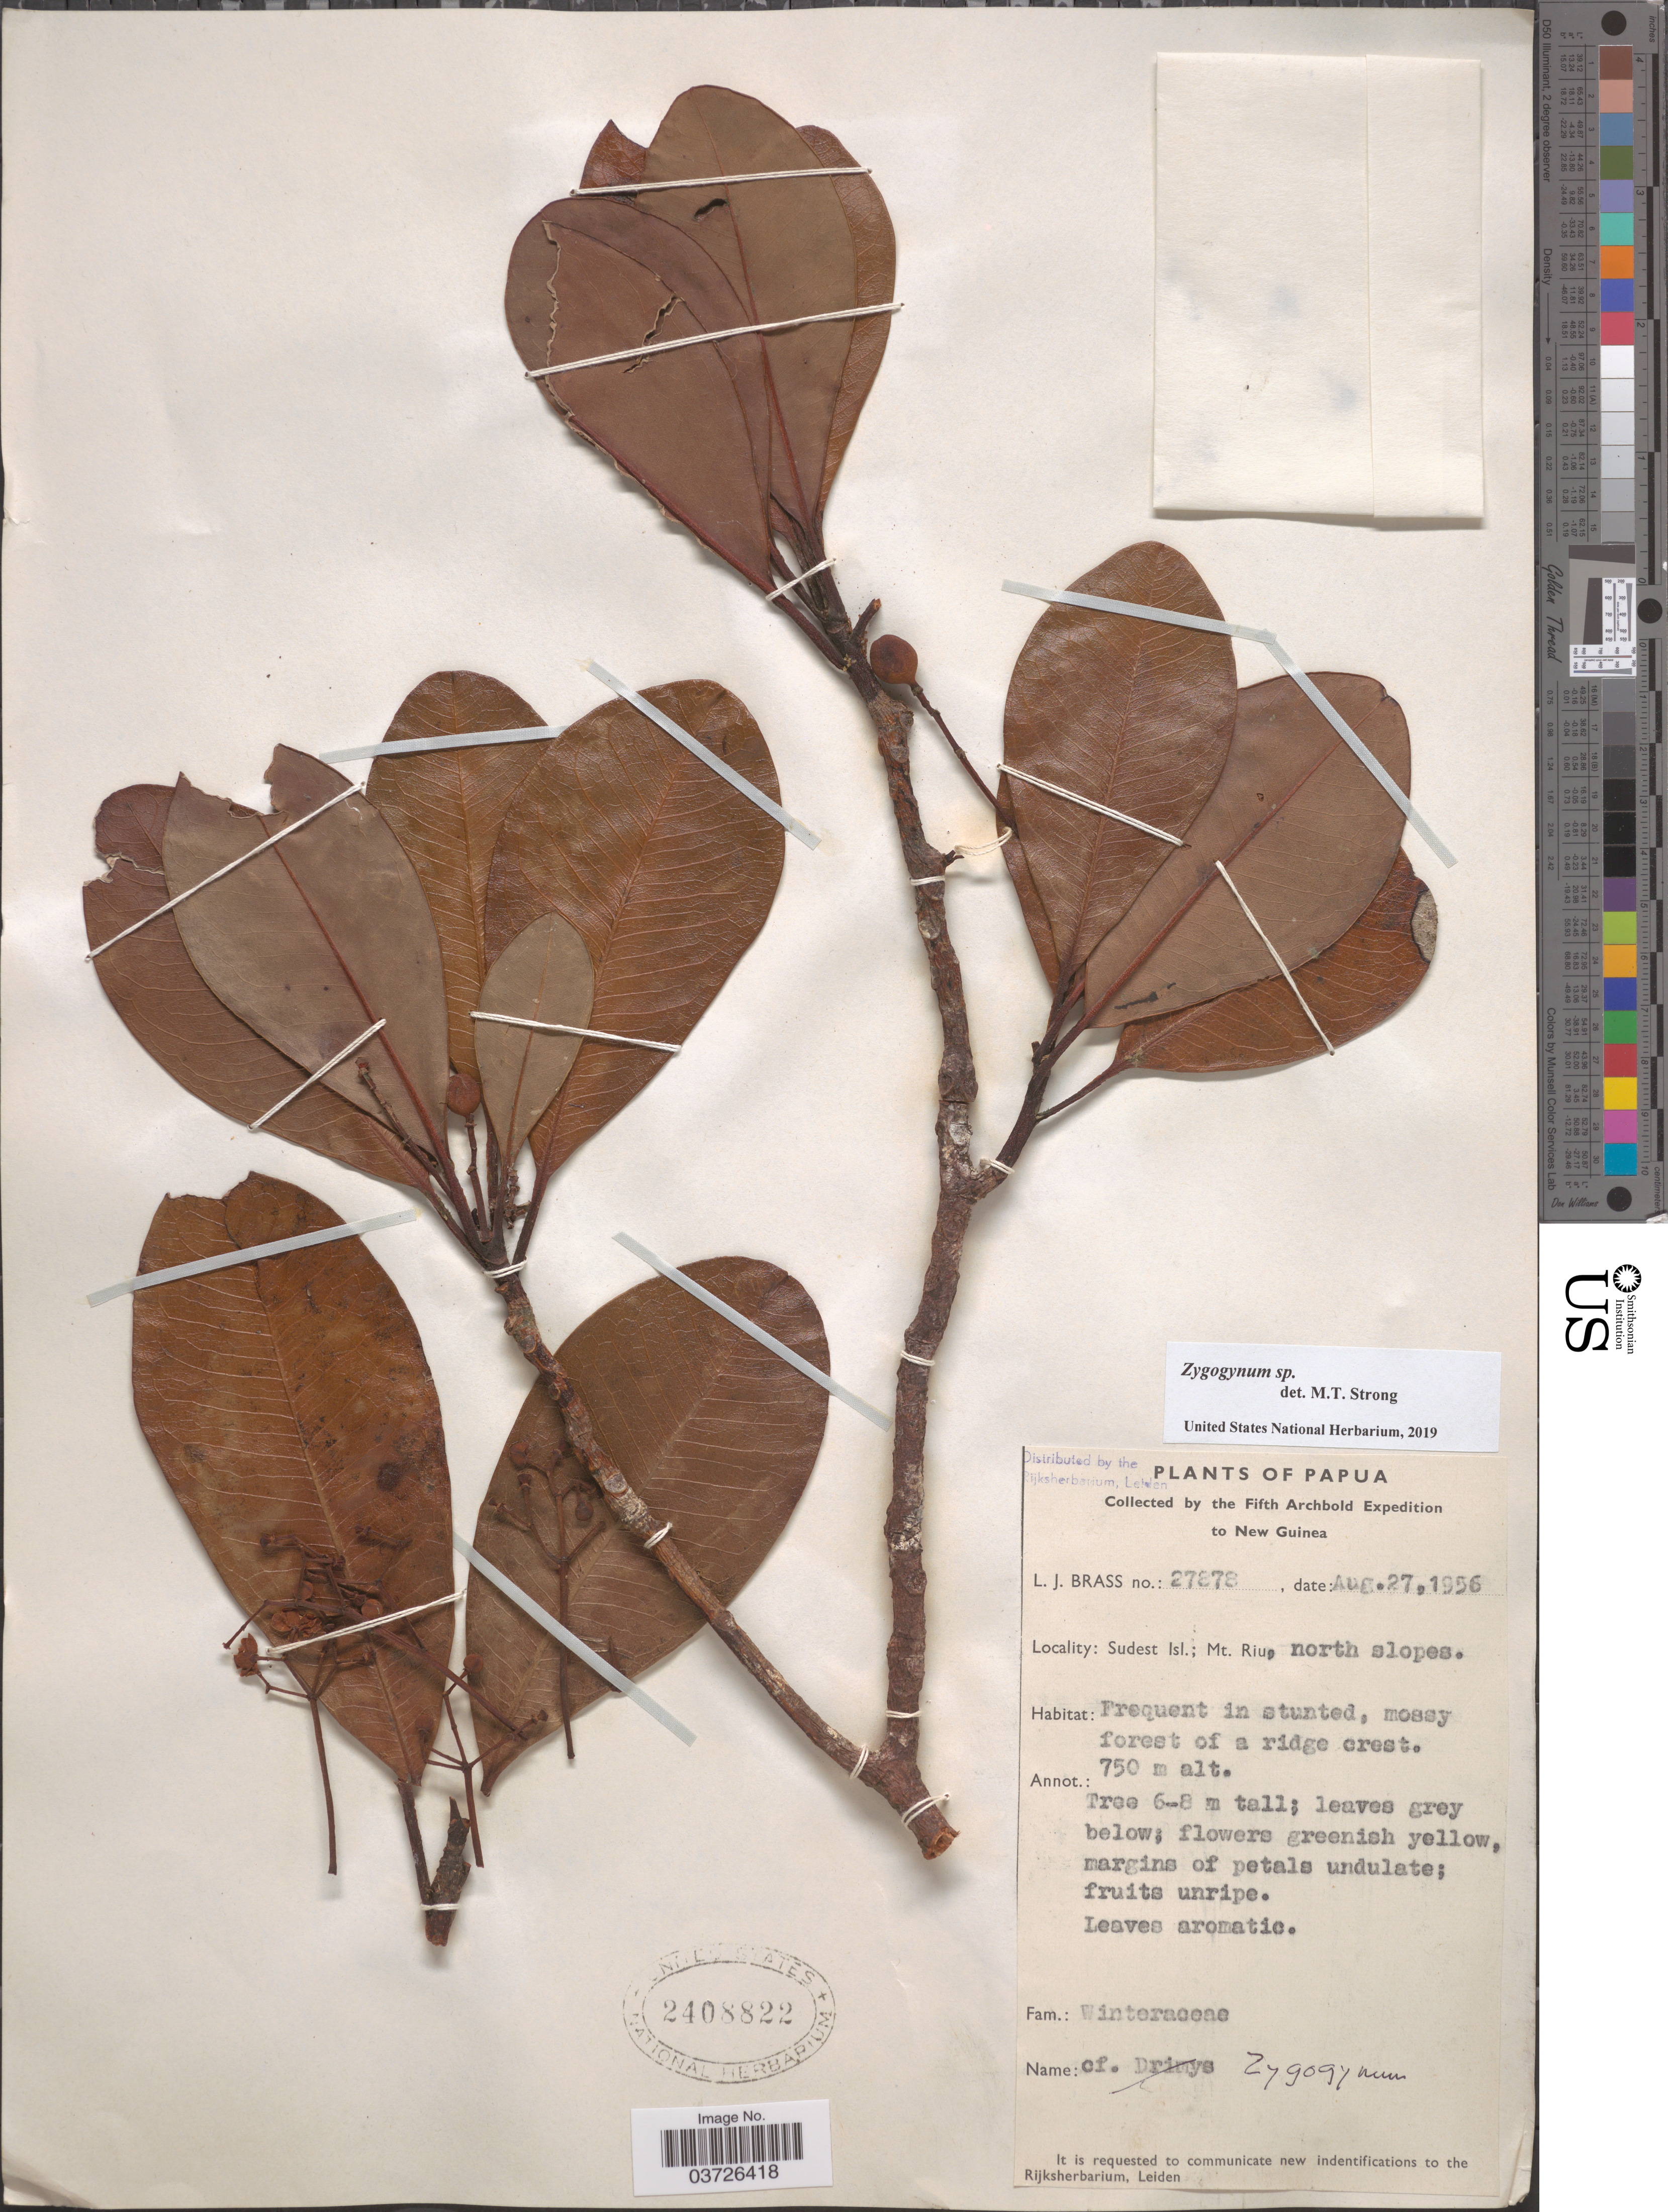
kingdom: Plantae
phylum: Tracheophyta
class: Magnoliopsida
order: Canellales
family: Winteraceae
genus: Zygogynum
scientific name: Zygogynum sp.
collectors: L. J. Brass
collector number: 27878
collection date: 1956-08-27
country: Papua New Guinea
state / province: Milne Bay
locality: Papua. New Guinea. Sudest Isl.; Mt. Riu, north slopes.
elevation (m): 750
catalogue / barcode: US 2408822